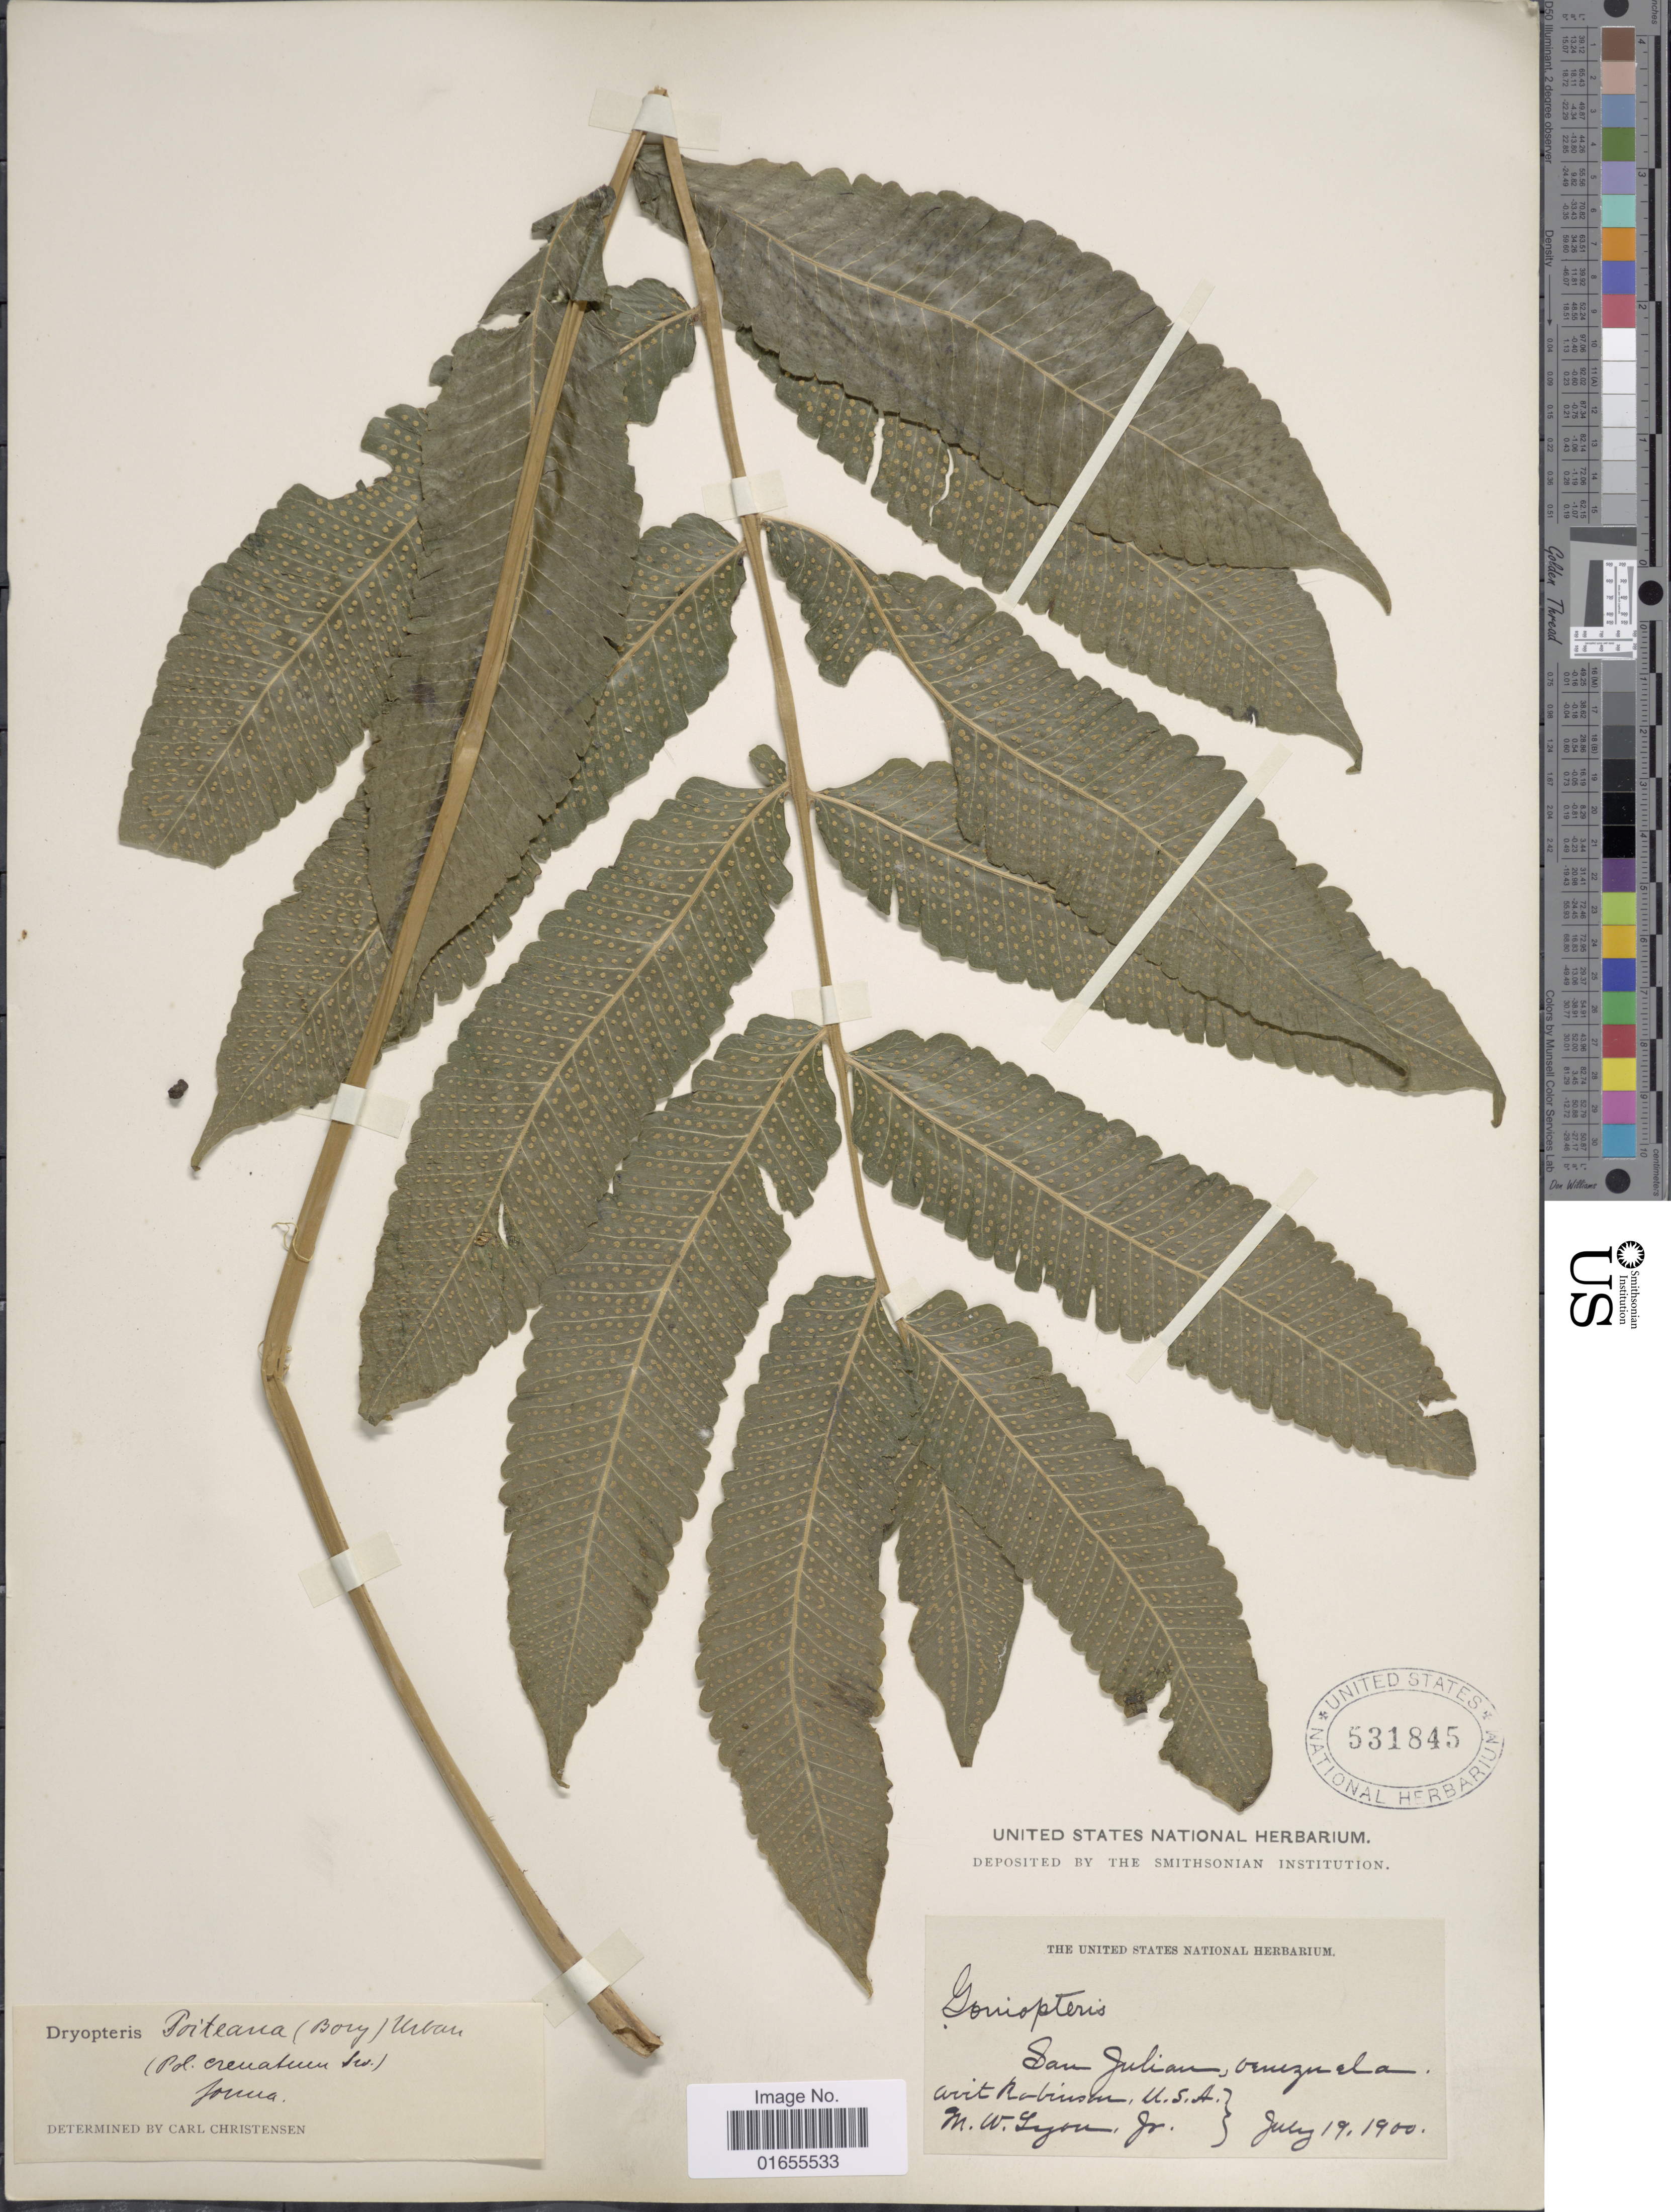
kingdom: Plantae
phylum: Tracheophyta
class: Polypodiopsida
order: Polypodiales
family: Thelypteridaceae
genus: Goniopteris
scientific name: Goniopteris poiteana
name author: (Bory) Ching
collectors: M. W. Lyon & W. Robison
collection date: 1900-07-19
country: Venezuela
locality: San Julian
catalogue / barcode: US 531845